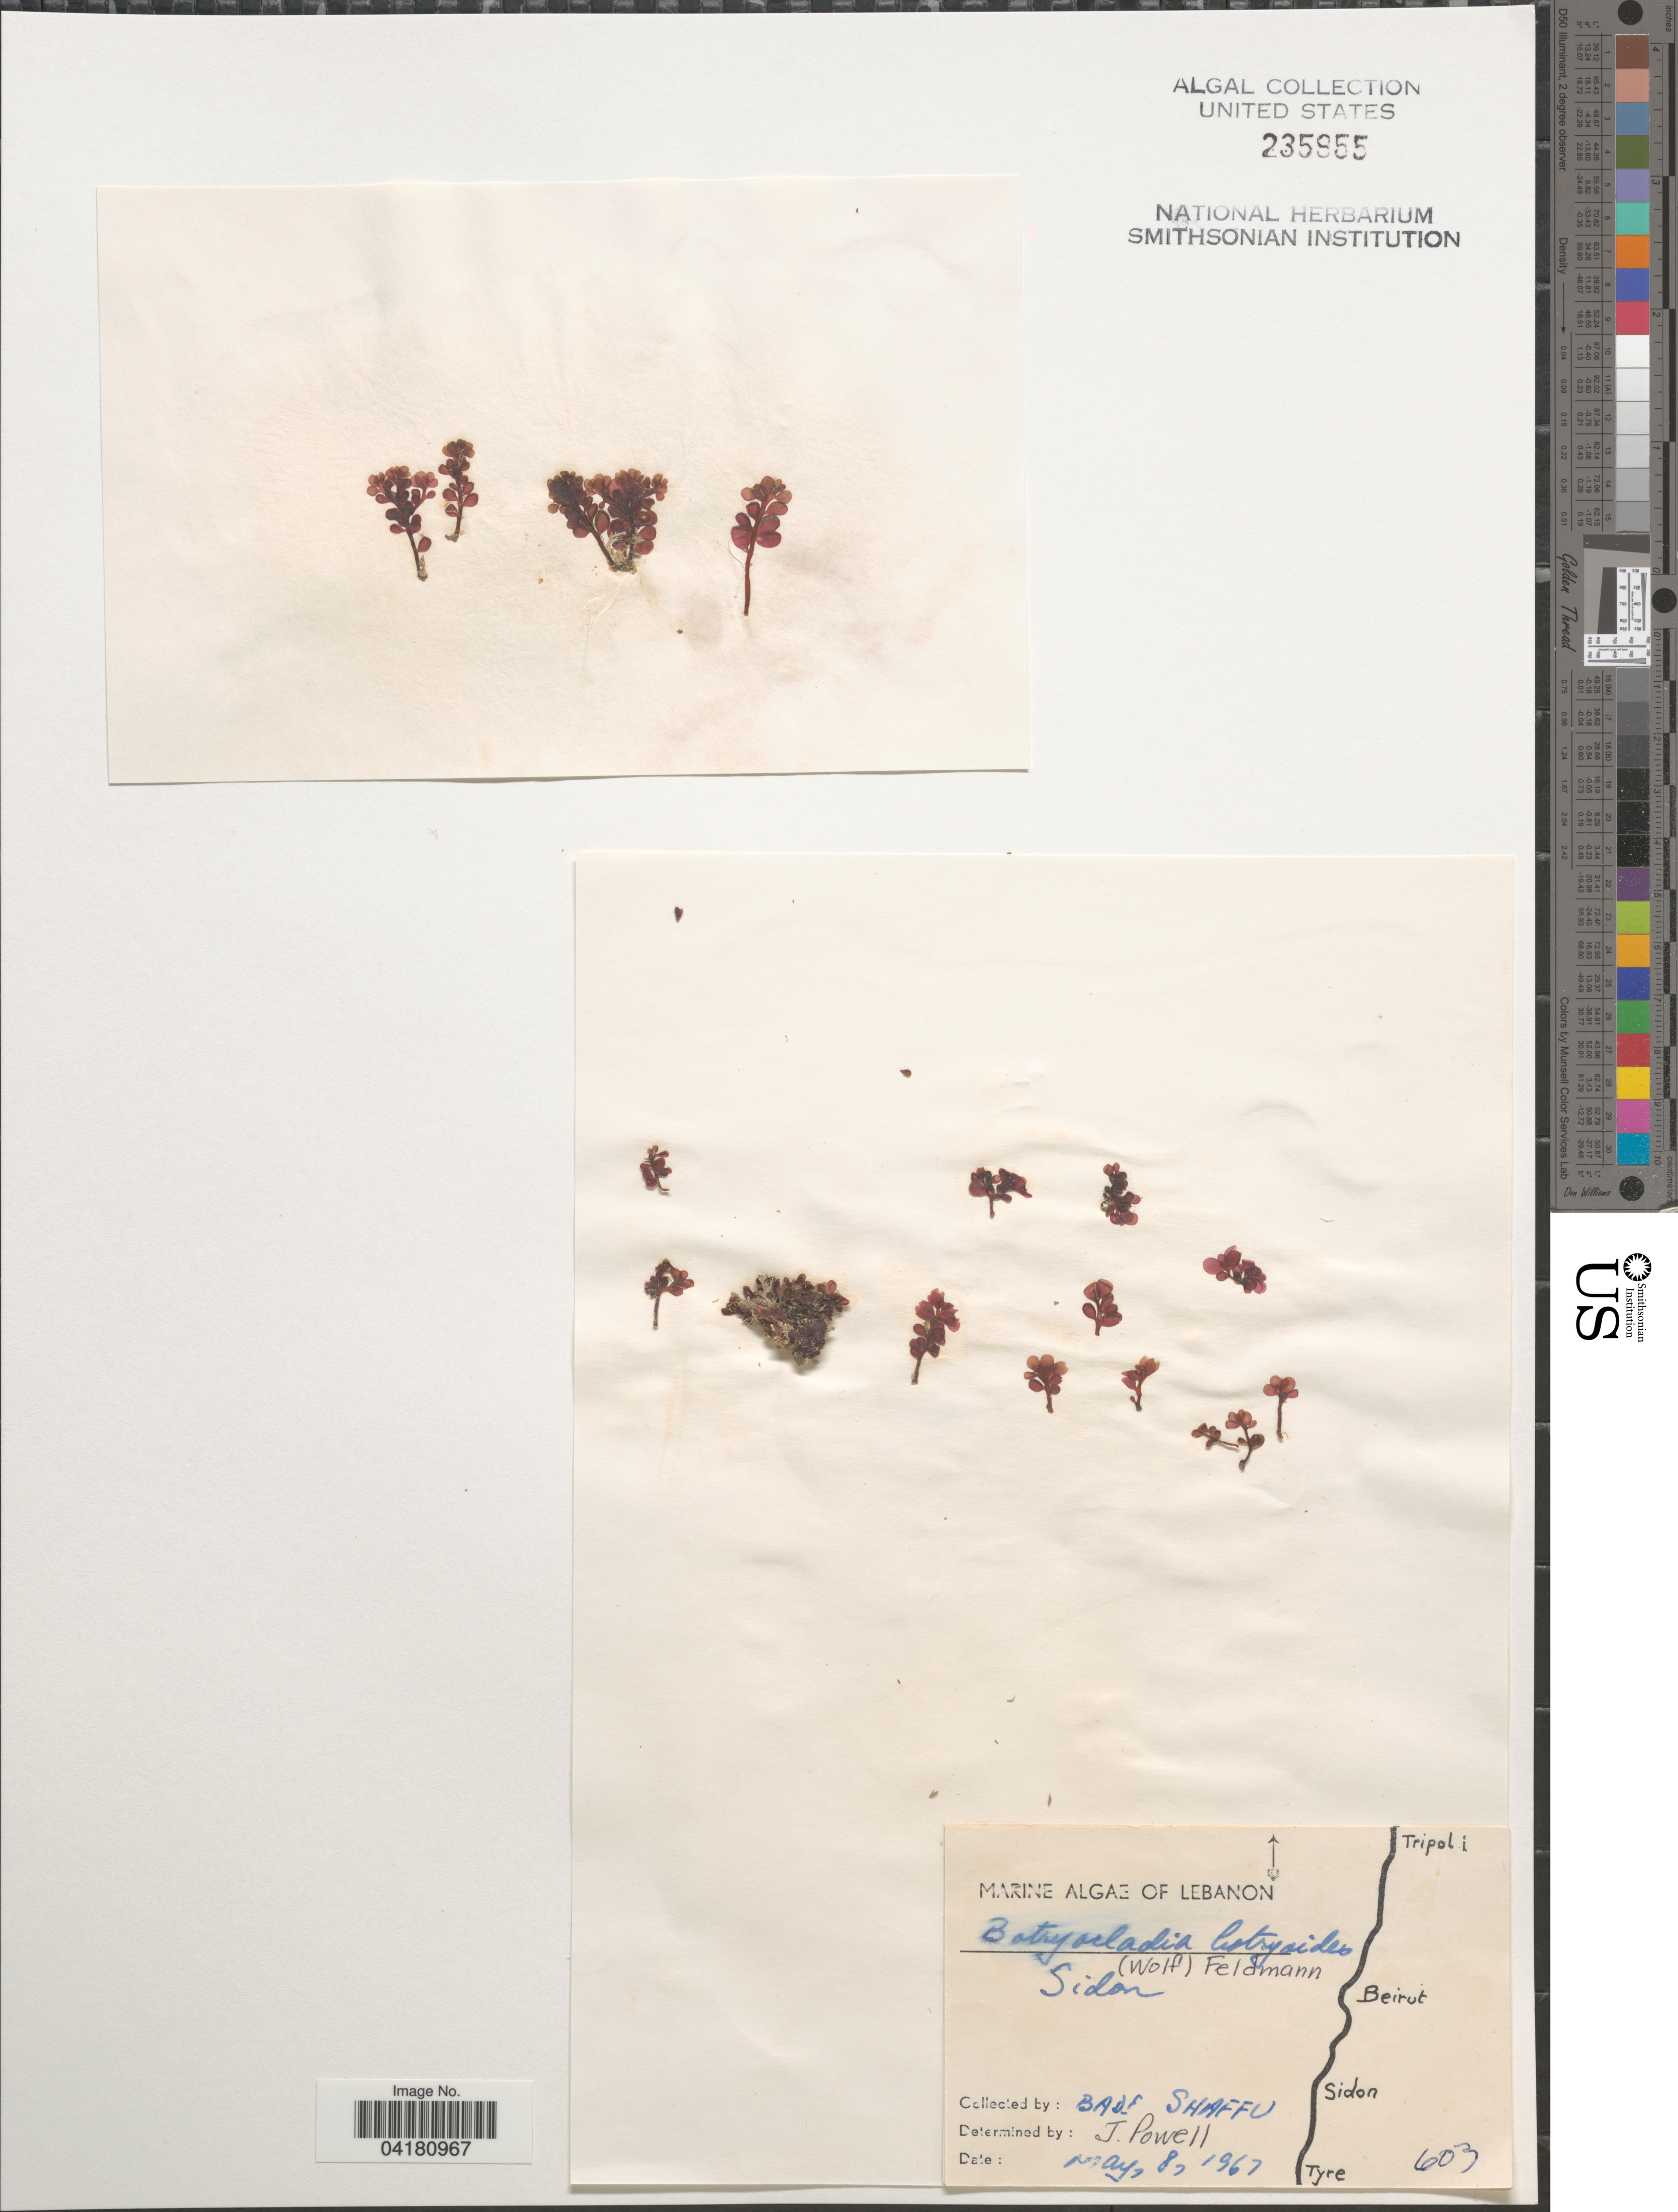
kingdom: Plantae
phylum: Rhodophyta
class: Florideophyceae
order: Rhodymeniales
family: Rhodymeniaceae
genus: Botryocladia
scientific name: Botryocladia botryoides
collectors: B. Shaffu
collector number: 603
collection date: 1967-05-08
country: Lebanon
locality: Sidon.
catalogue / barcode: US 235955